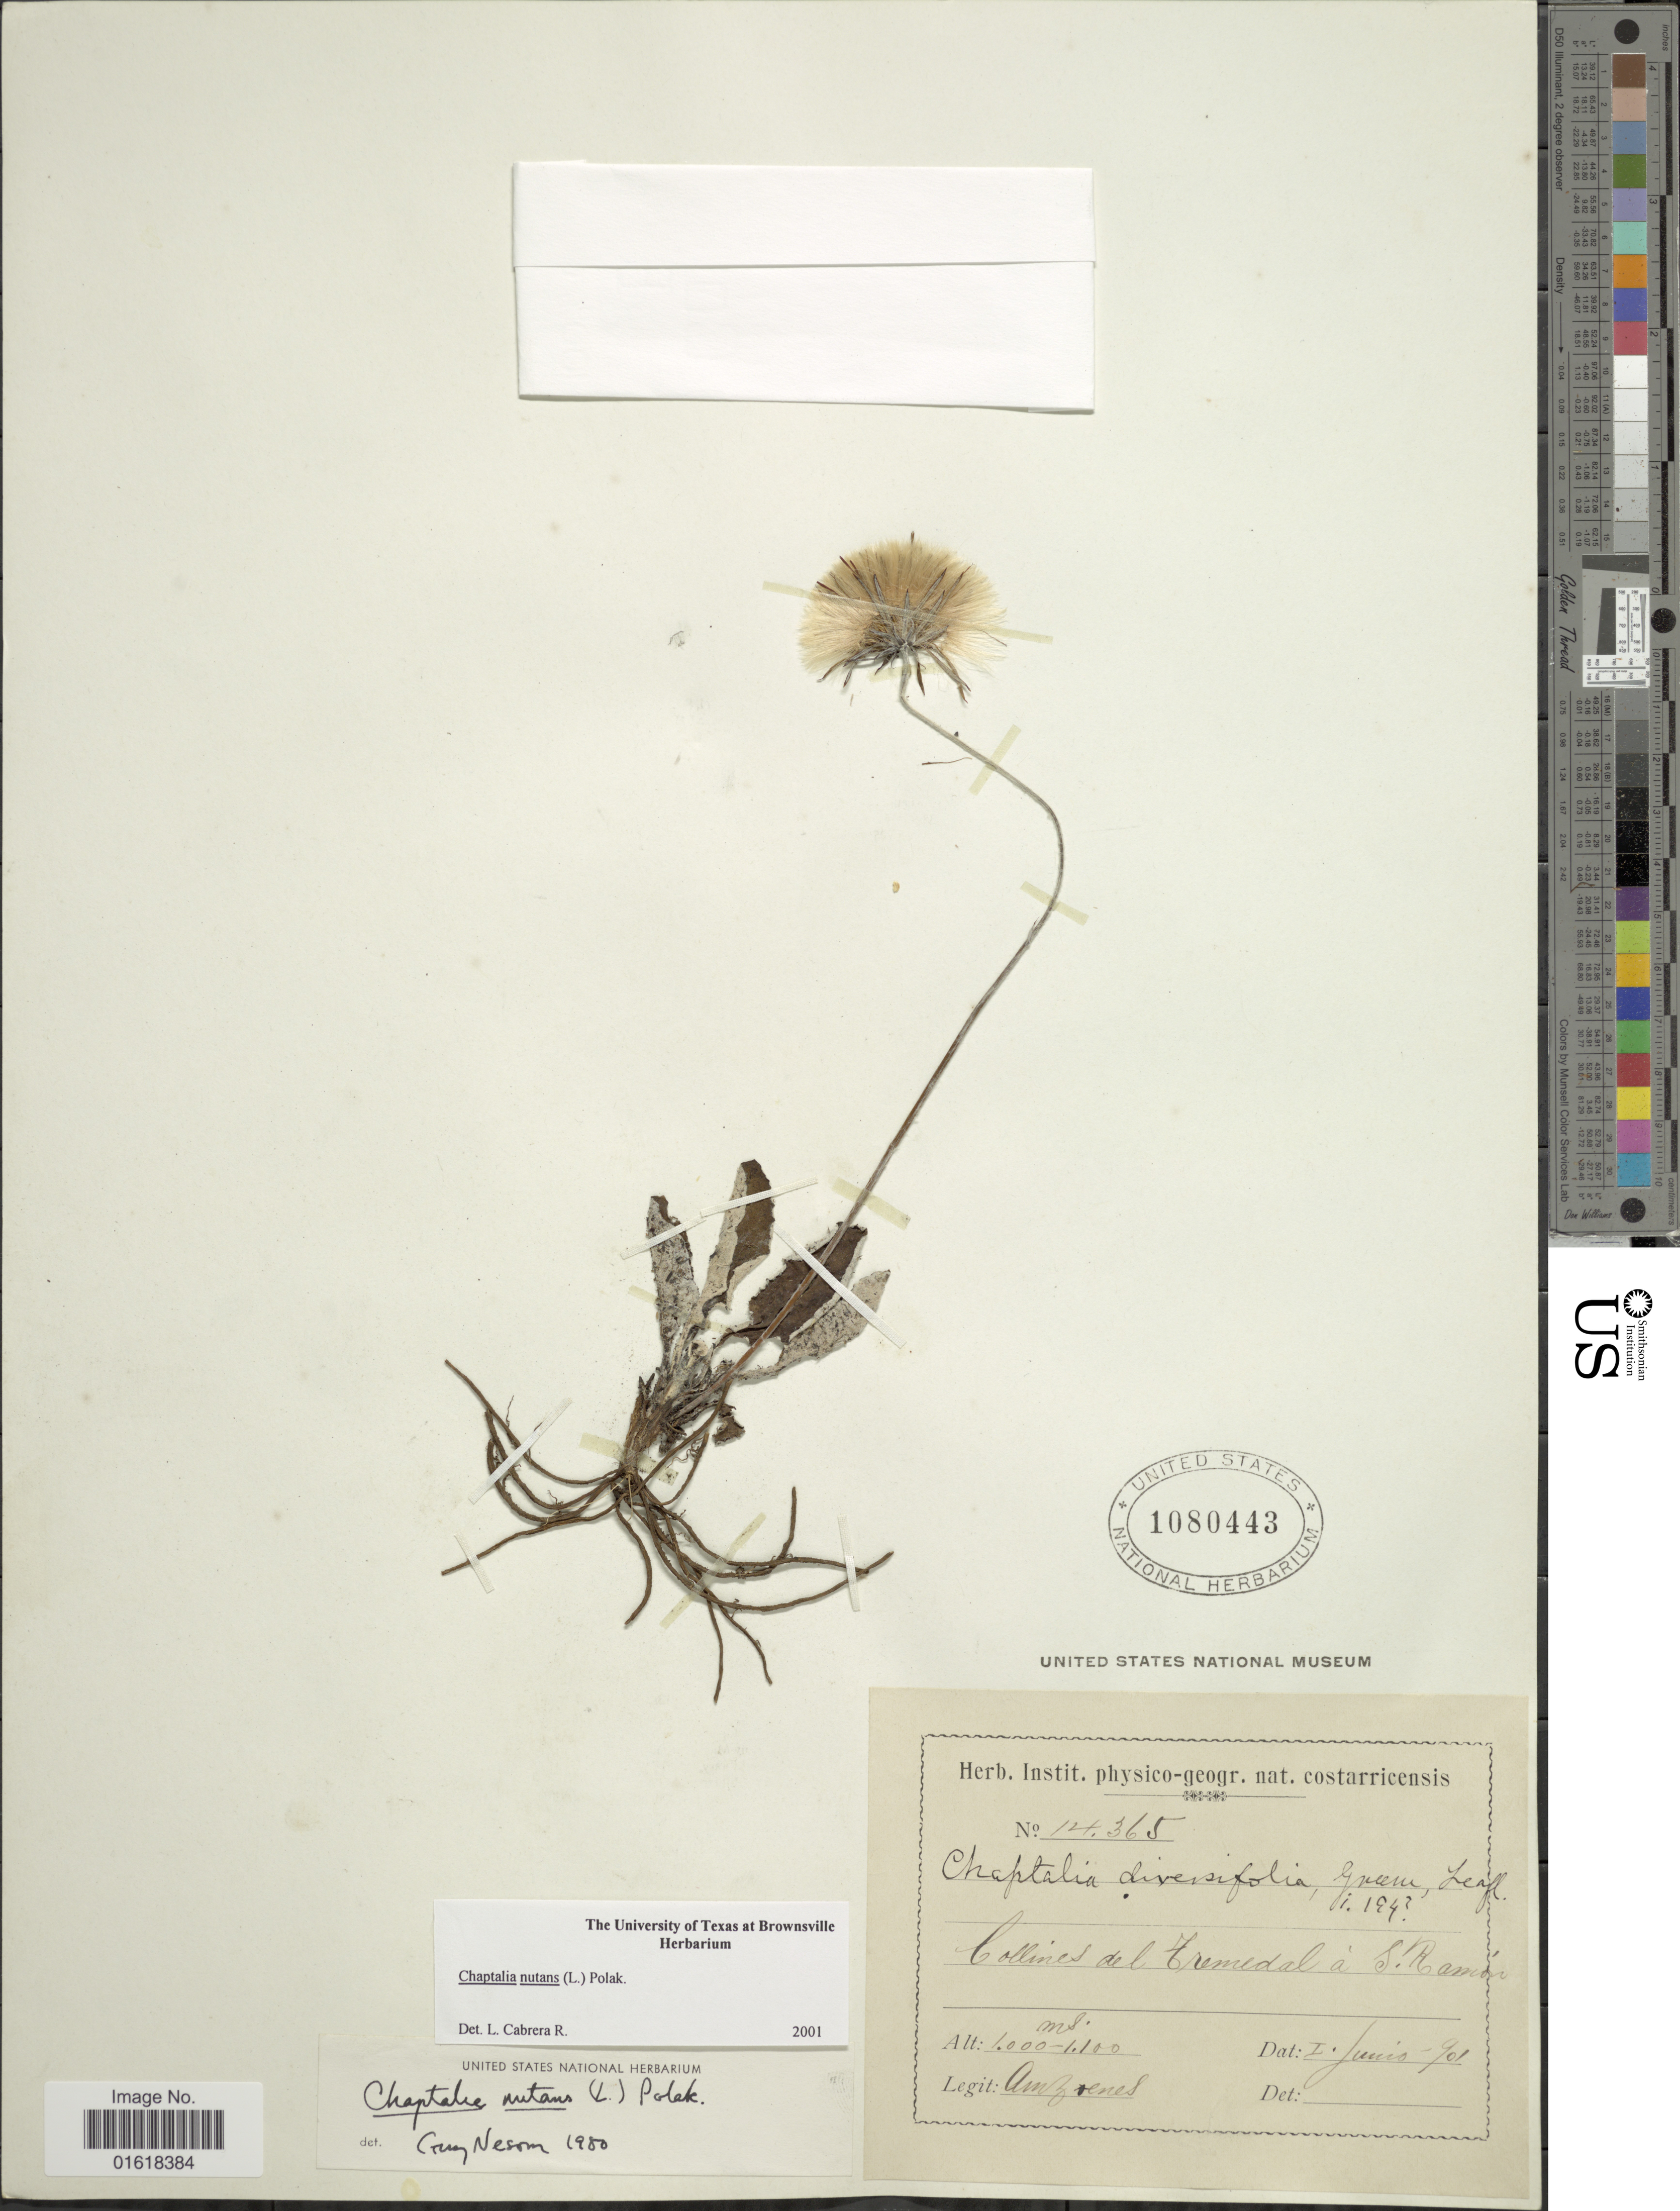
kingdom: Plantae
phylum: Tracheophyta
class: Magnoliopsida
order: Asterales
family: Asteraceae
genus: Chaptalia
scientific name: Chaptalia nutans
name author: (L.) Pol.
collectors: A. Brenes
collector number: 14365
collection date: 1901-06-01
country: Costa Rica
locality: Collines de l Tremedal à San Ramón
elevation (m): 1000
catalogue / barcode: US 1080443